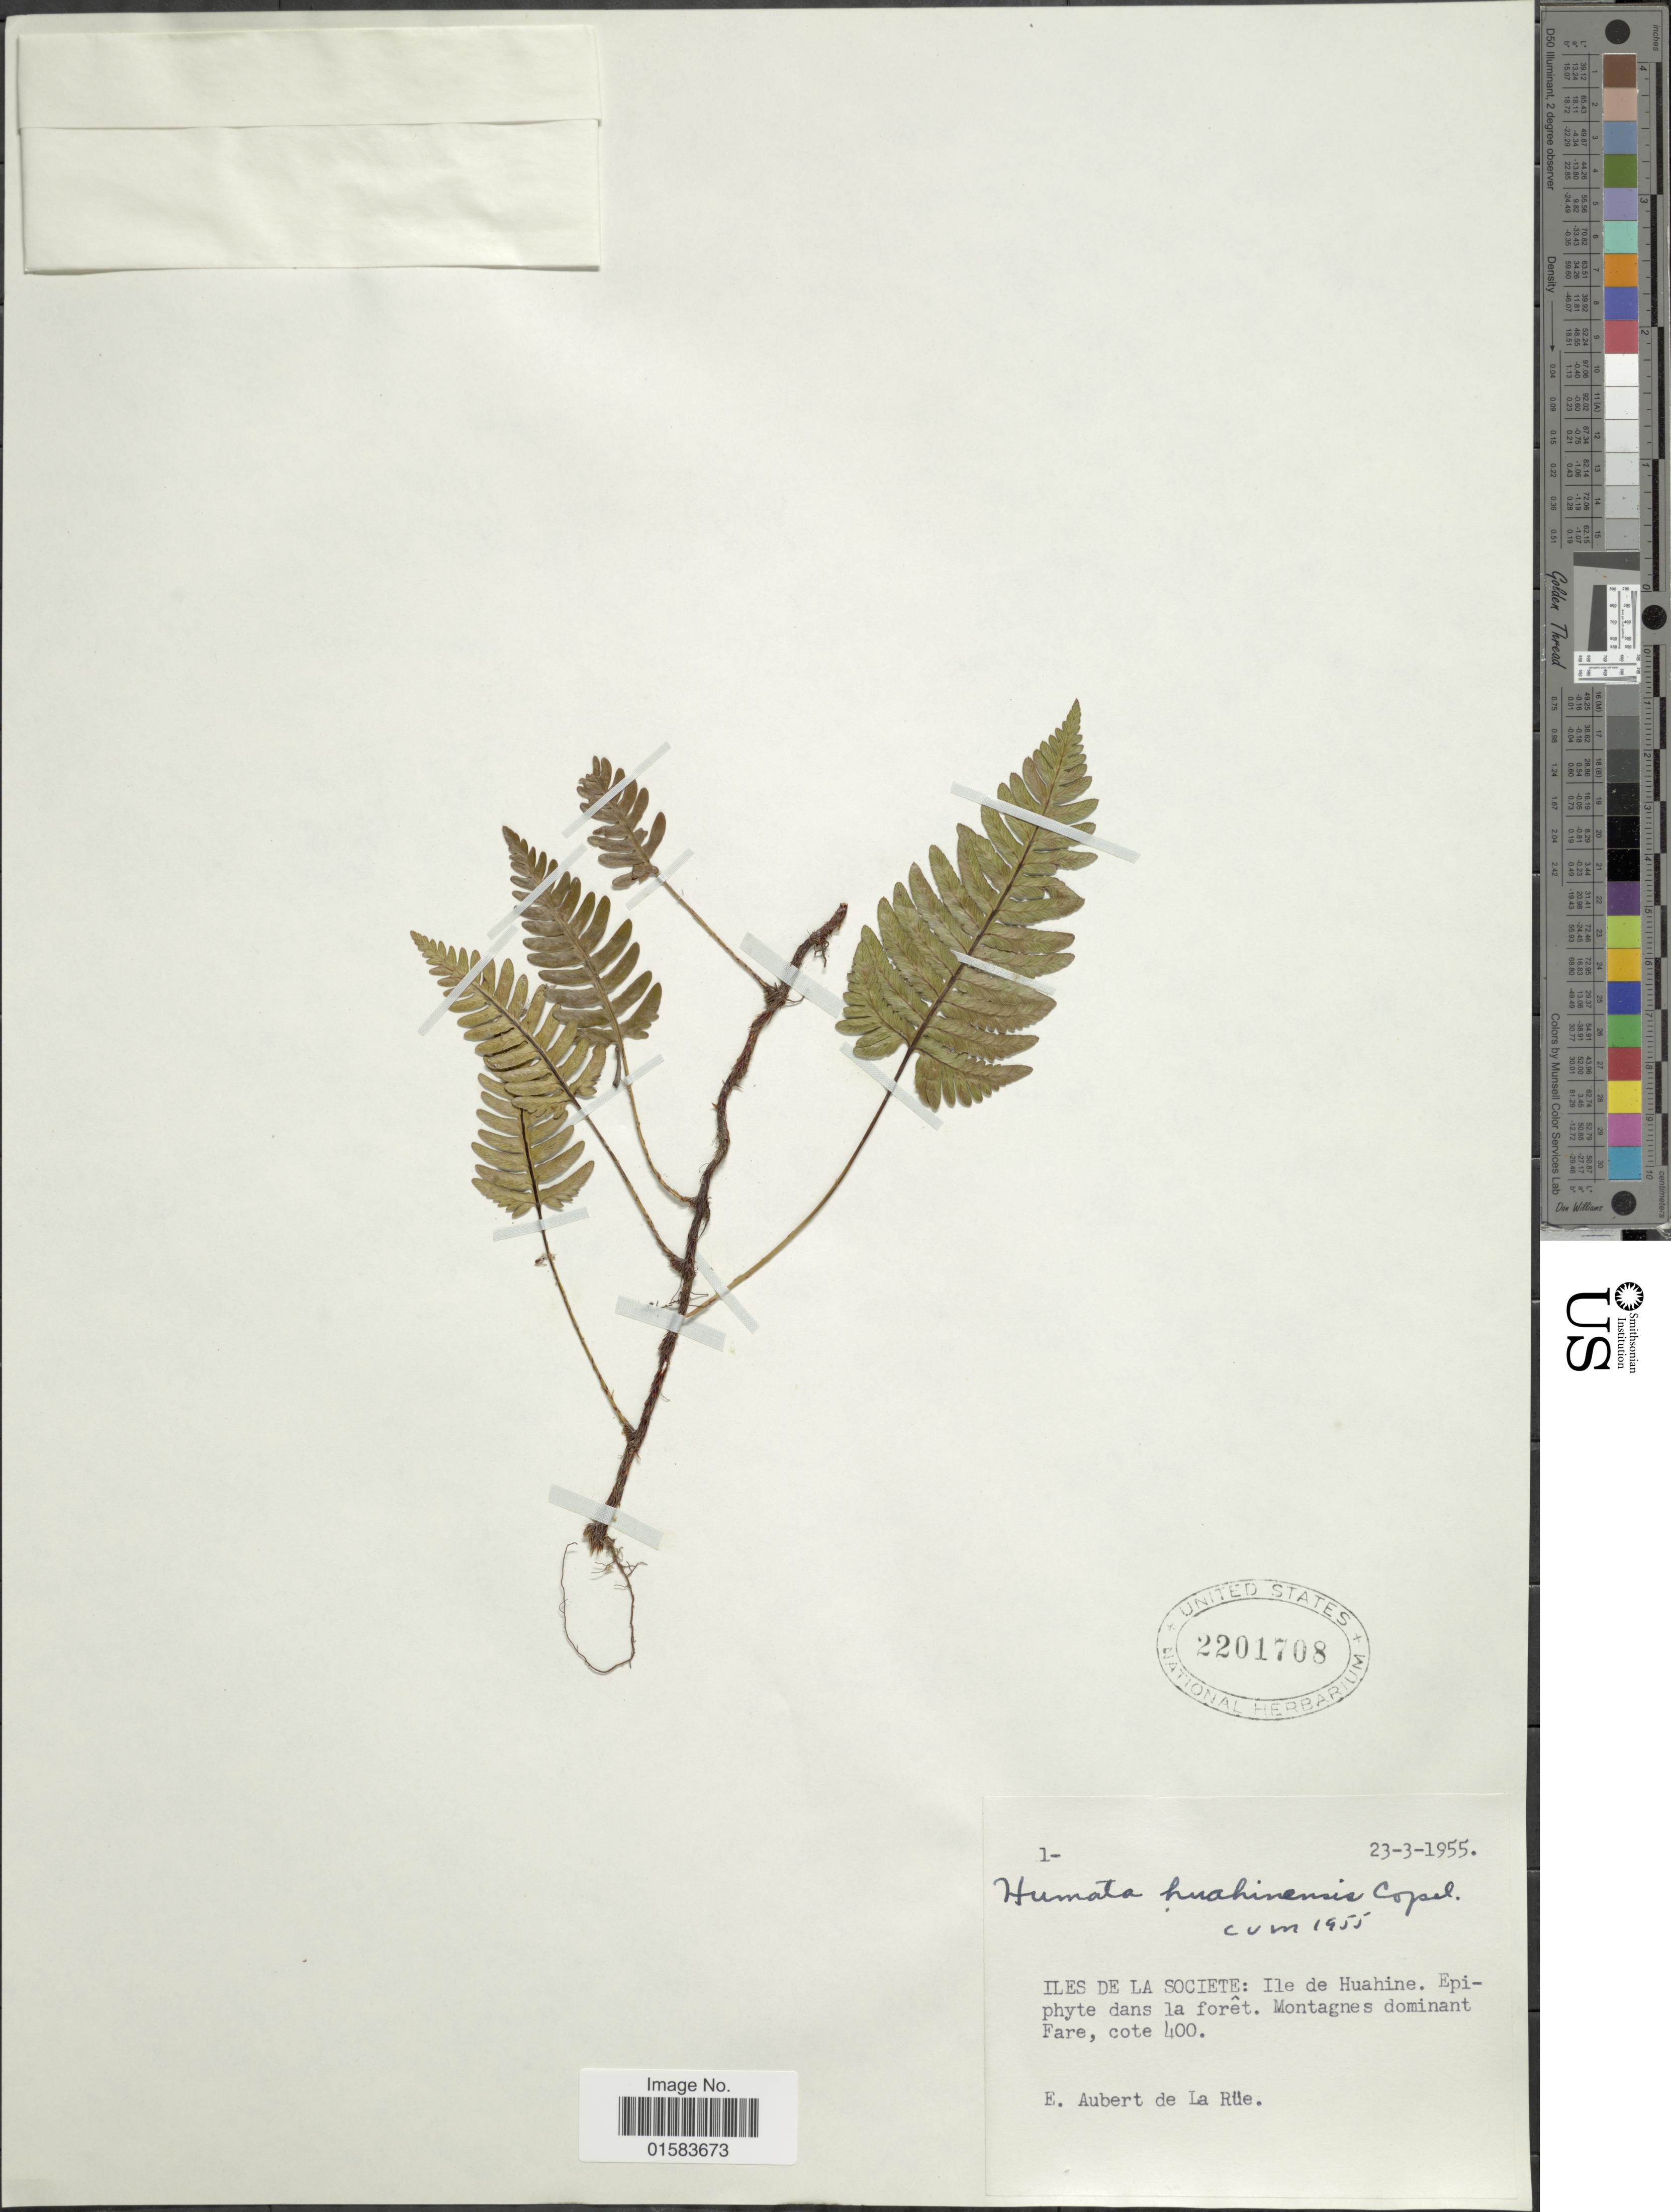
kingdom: Plantae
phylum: Tracheophyta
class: Polypodiopsida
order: Polypodiales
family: Davalliaceae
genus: Davallia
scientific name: Davallia pectinata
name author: Sm.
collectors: E. Aubert de La Rüe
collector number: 1-?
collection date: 1955-03-23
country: French Polynesia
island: Huahine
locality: Isles de La Societe: Ile de Huahine, Montagnes dominant Fare, cote 400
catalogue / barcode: US 2201708